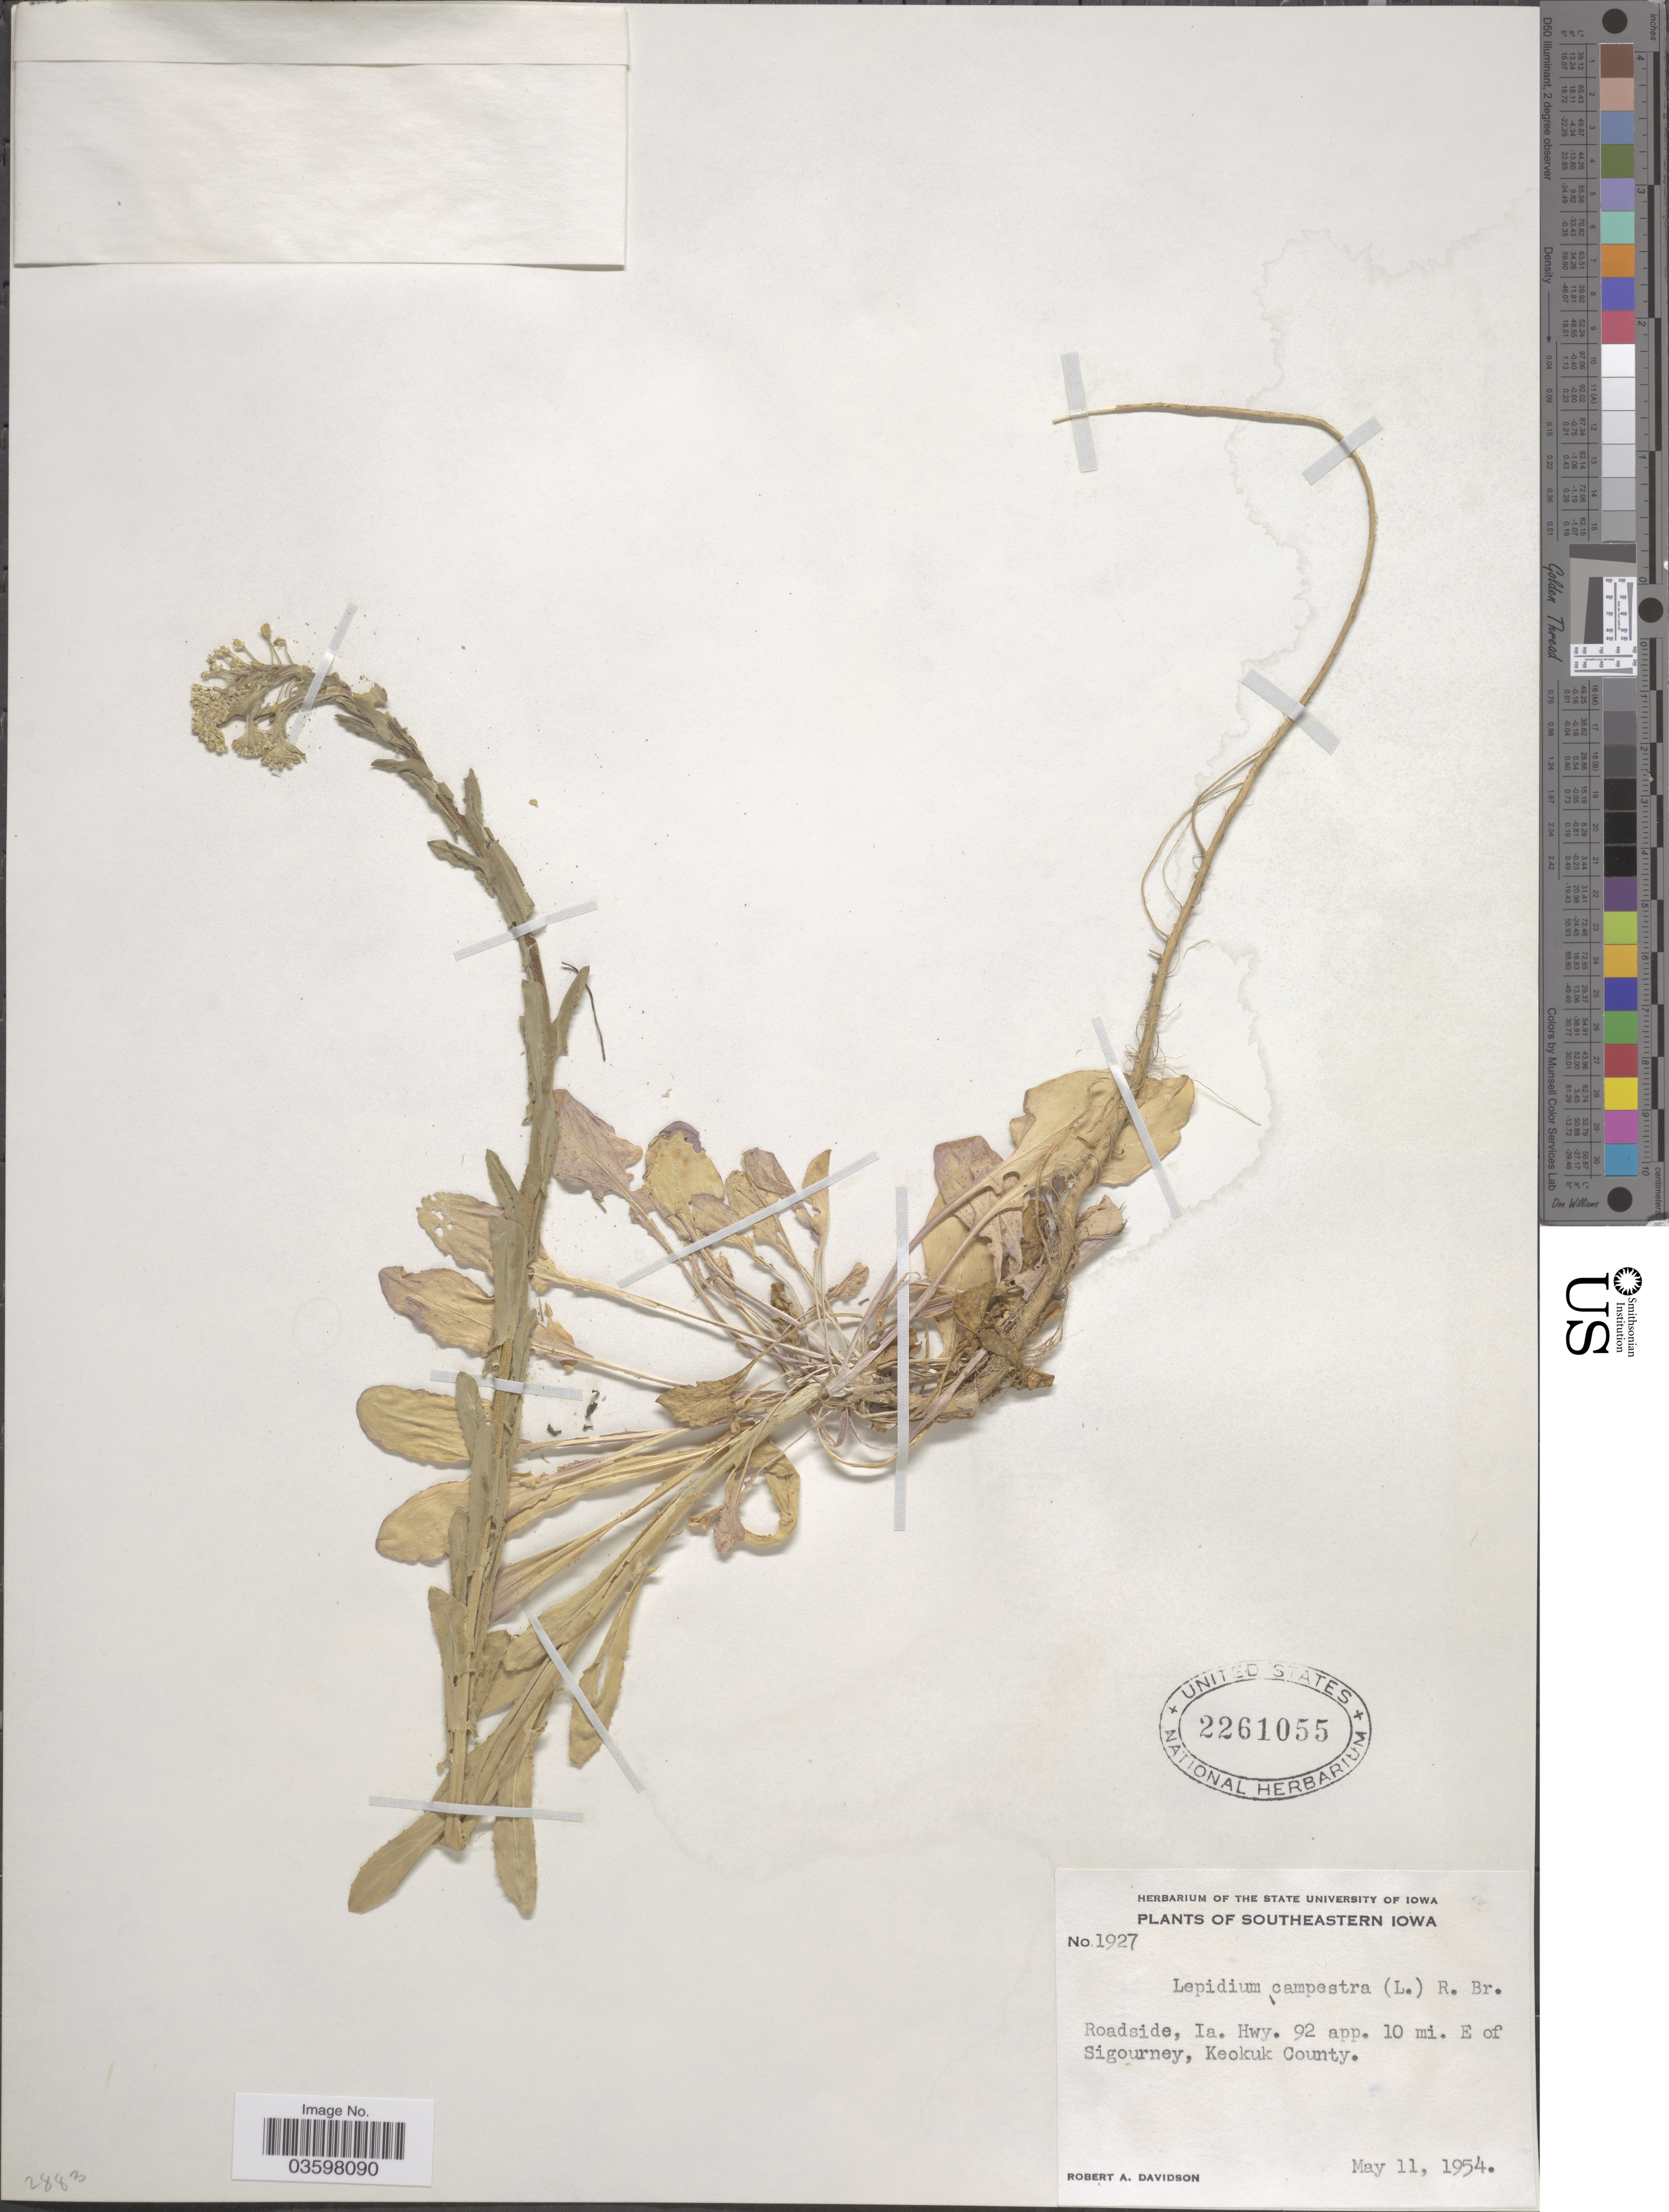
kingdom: Plantae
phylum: Tracheophyta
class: Magnoliopsida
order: Brassicales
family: Brassicaceae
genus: Lepidium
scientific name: Lepidium campestre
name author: (L.) W.T. Aiton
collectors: R. A. Davidson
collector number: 1927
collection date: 1954-05-11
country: United States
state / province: Iowa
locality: Southeastern Iowa. Roadside, Ia. Hwy. 92 app. 10 mi. E of Sigourney, Keokuk County.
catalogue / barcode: US 2261055